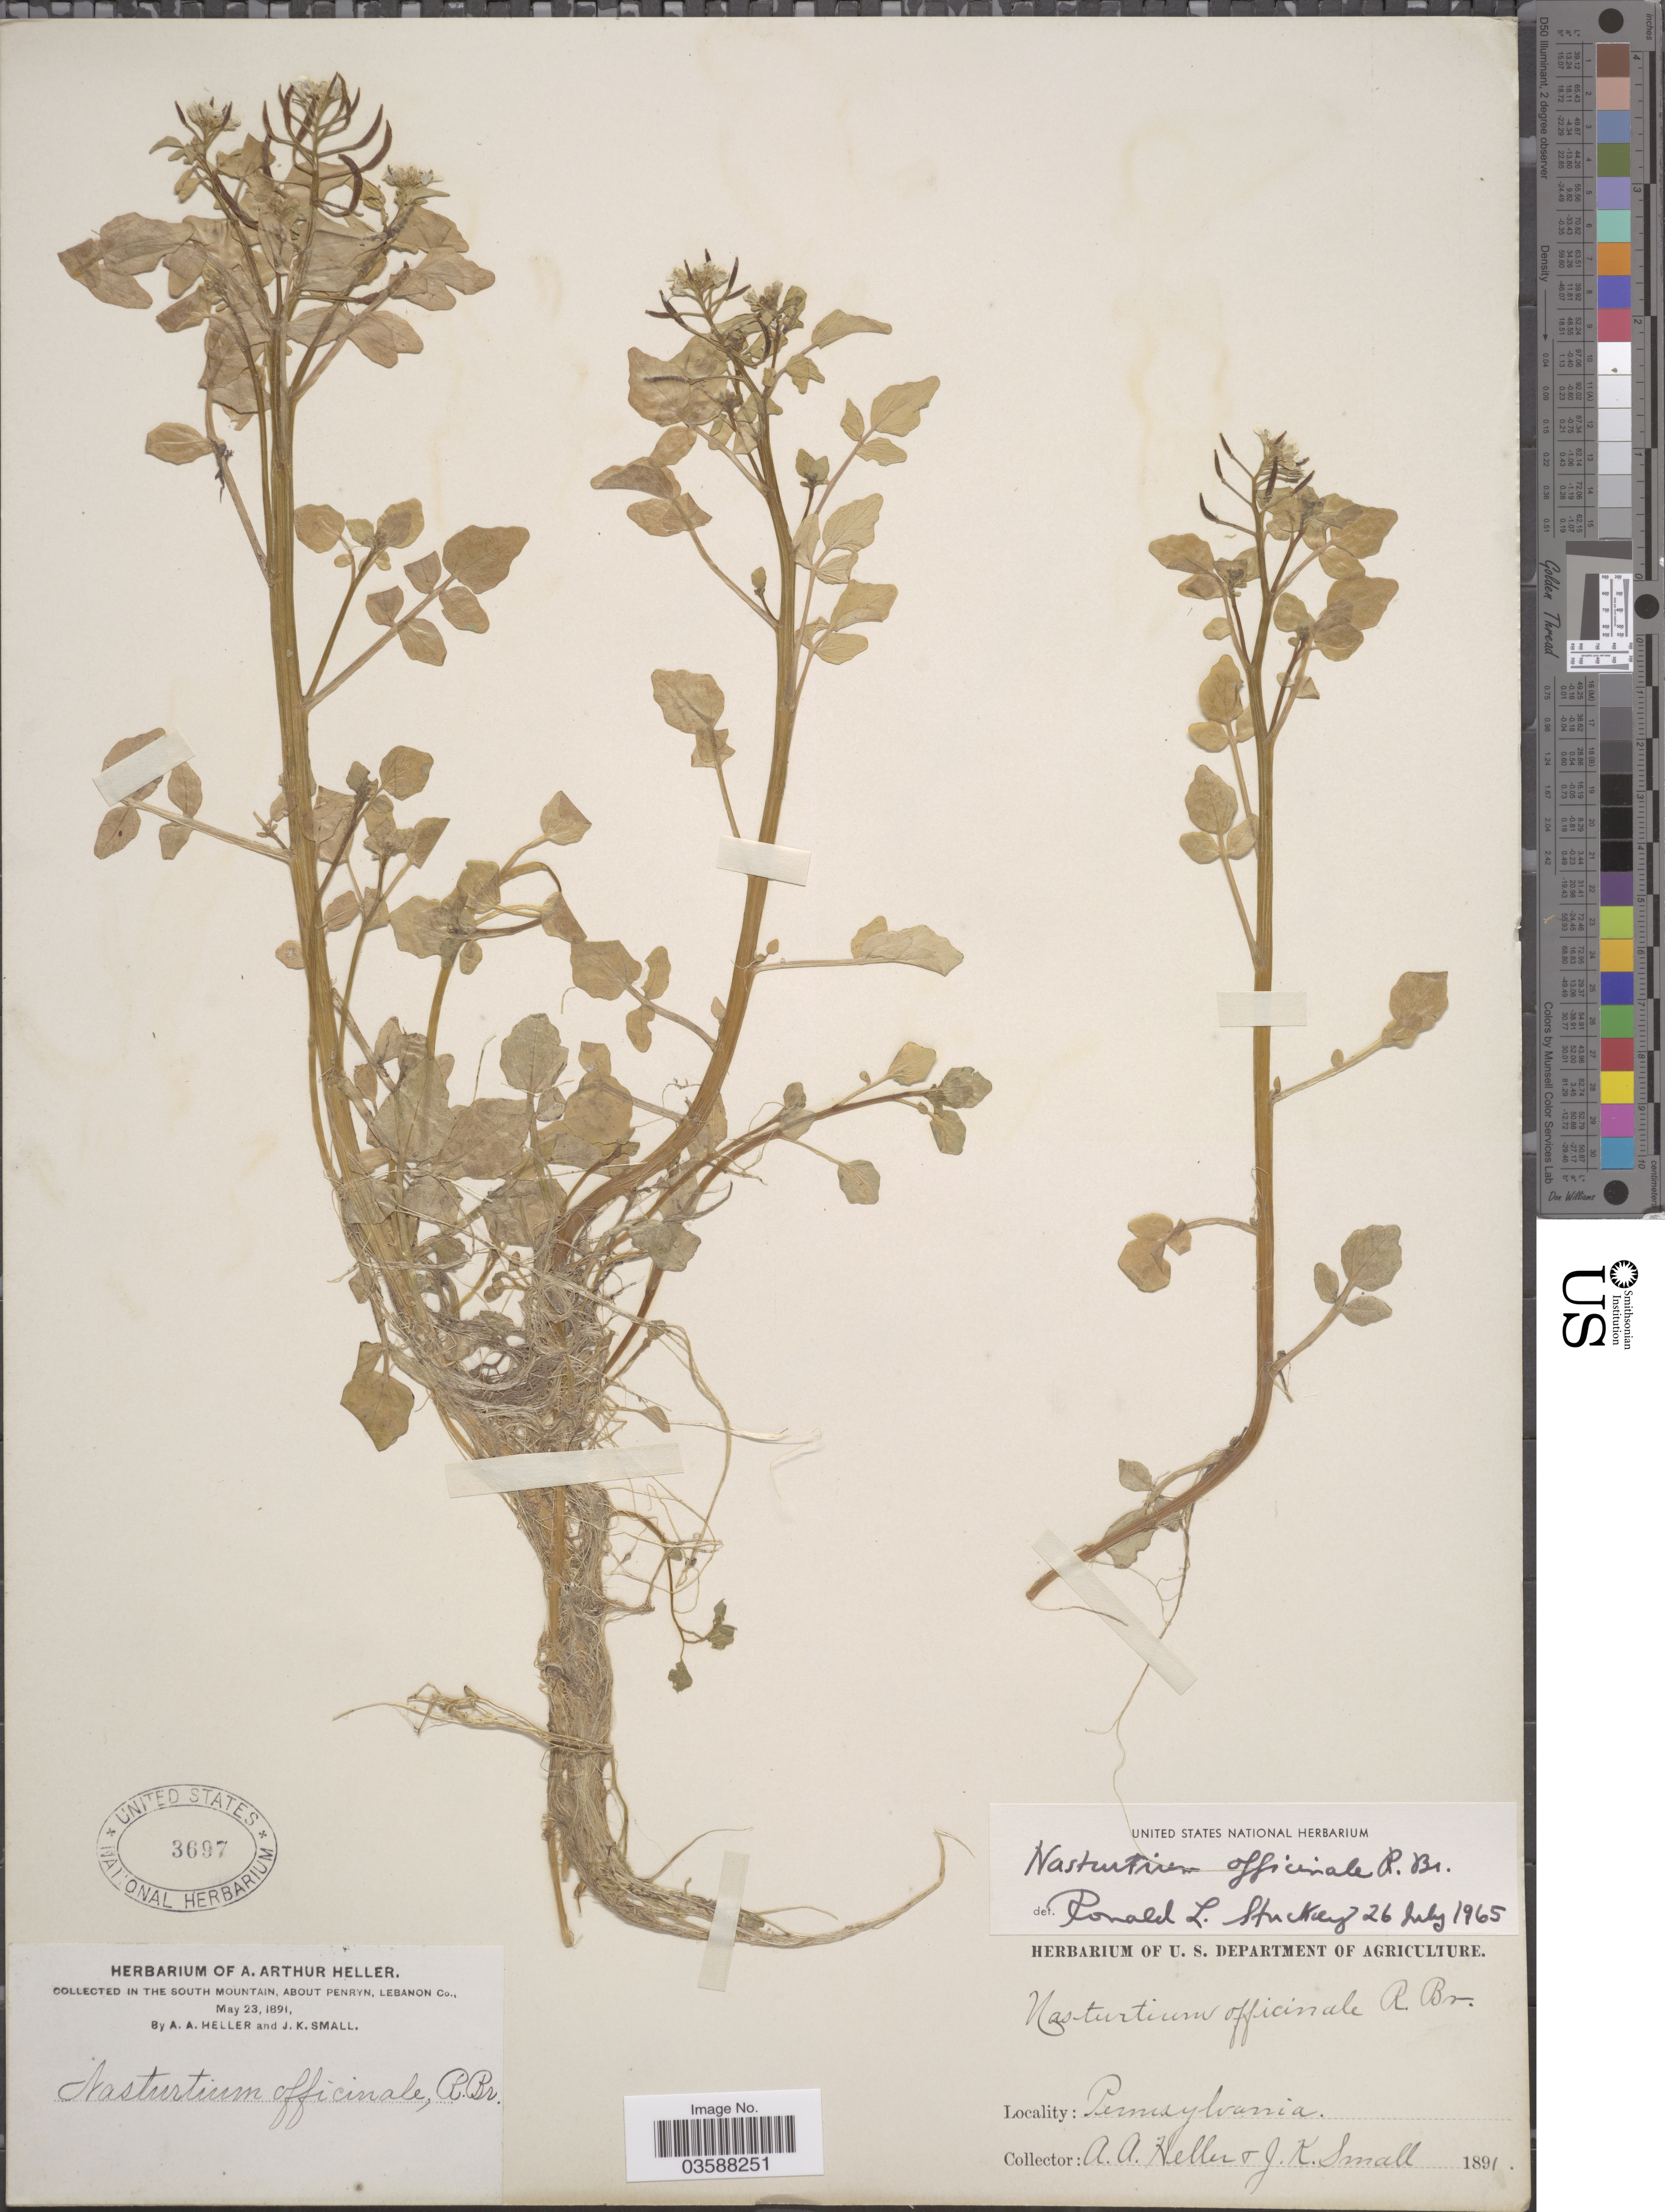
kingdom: Plantae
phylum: Tracheophyta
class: Magnoliopsida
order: Brassicales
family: Brassicaceae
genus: Nasturtium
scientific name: Nasturtium officinale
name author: R. Br.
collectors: A. A. Heller & J. K. Small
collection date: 1891-05-23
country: United States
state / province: Pennsylvania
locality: In the South Mountain, about Penryn, Lebanon Co.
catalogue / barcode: US 3697